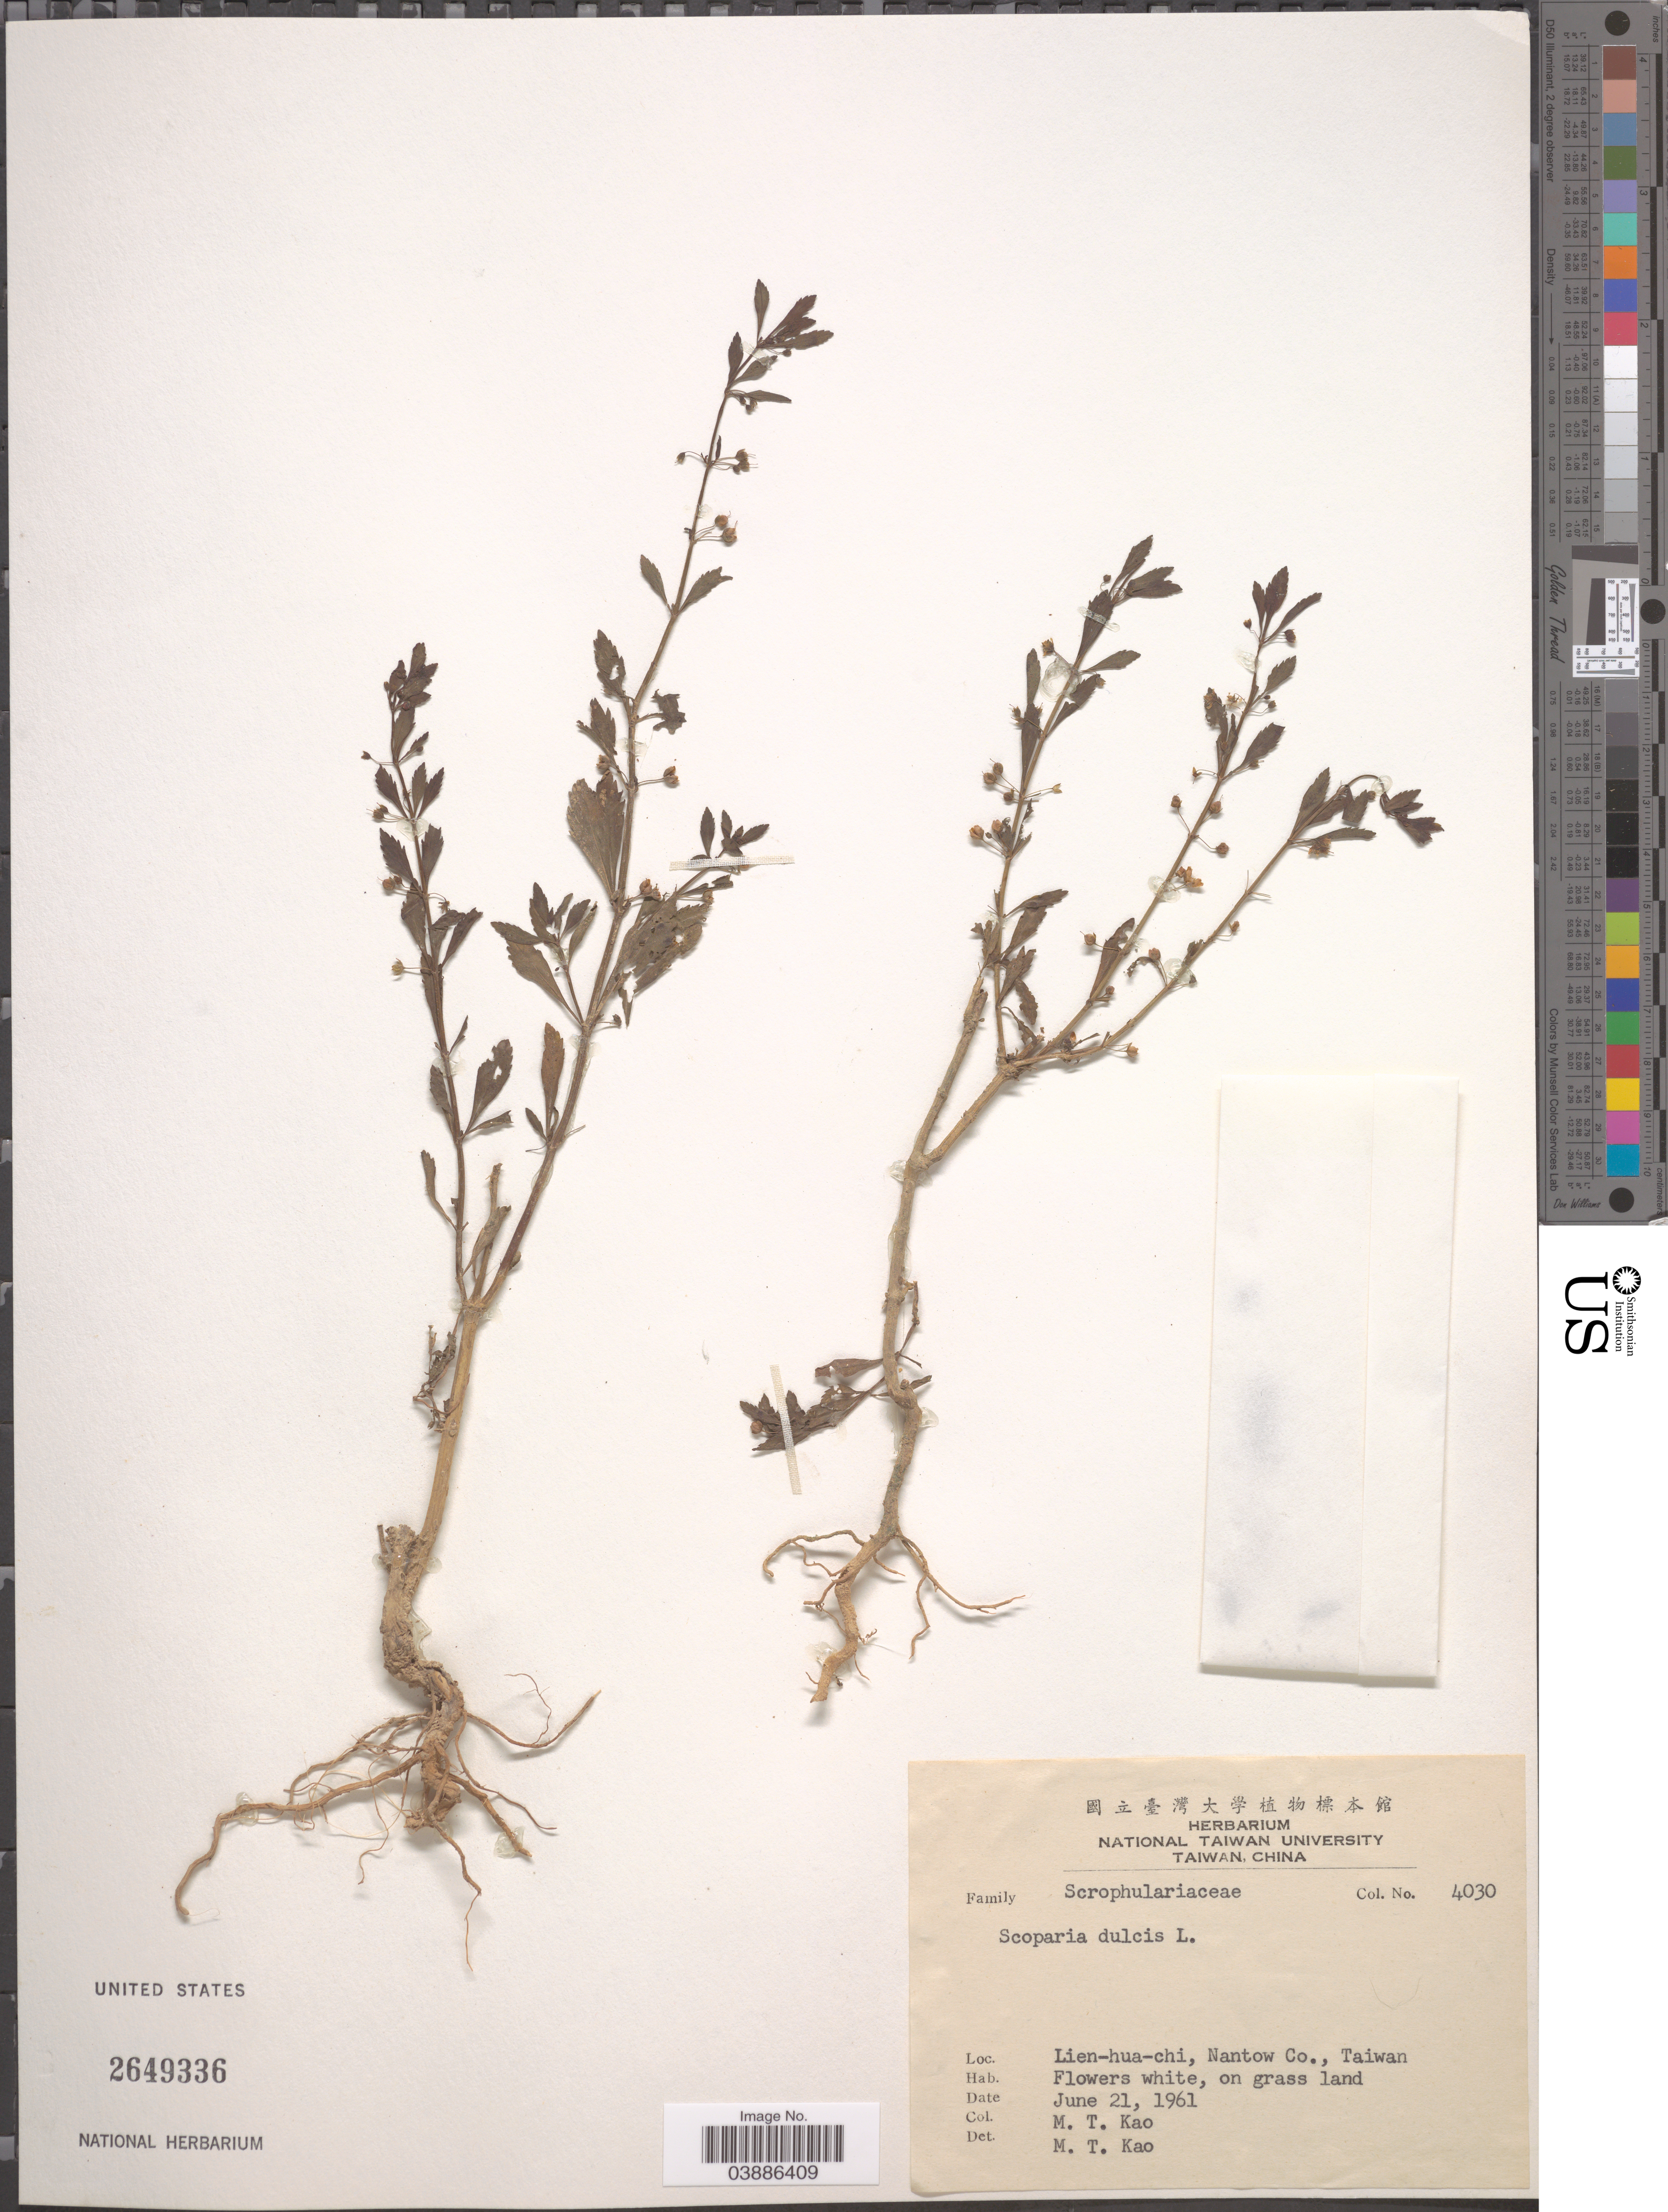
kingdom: Plantae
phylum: Tracheophyta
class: Magnoliopsida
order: Lamiales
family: Plantaginaceae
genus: Scoparia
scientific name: Scoparia dulcis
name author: L.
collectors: M. T. Kao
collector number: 4030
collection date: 1961-06-21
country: Taiwan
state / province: Nantou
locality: Lien-hua-chi, Nantow Co.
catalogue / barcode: US 2649336